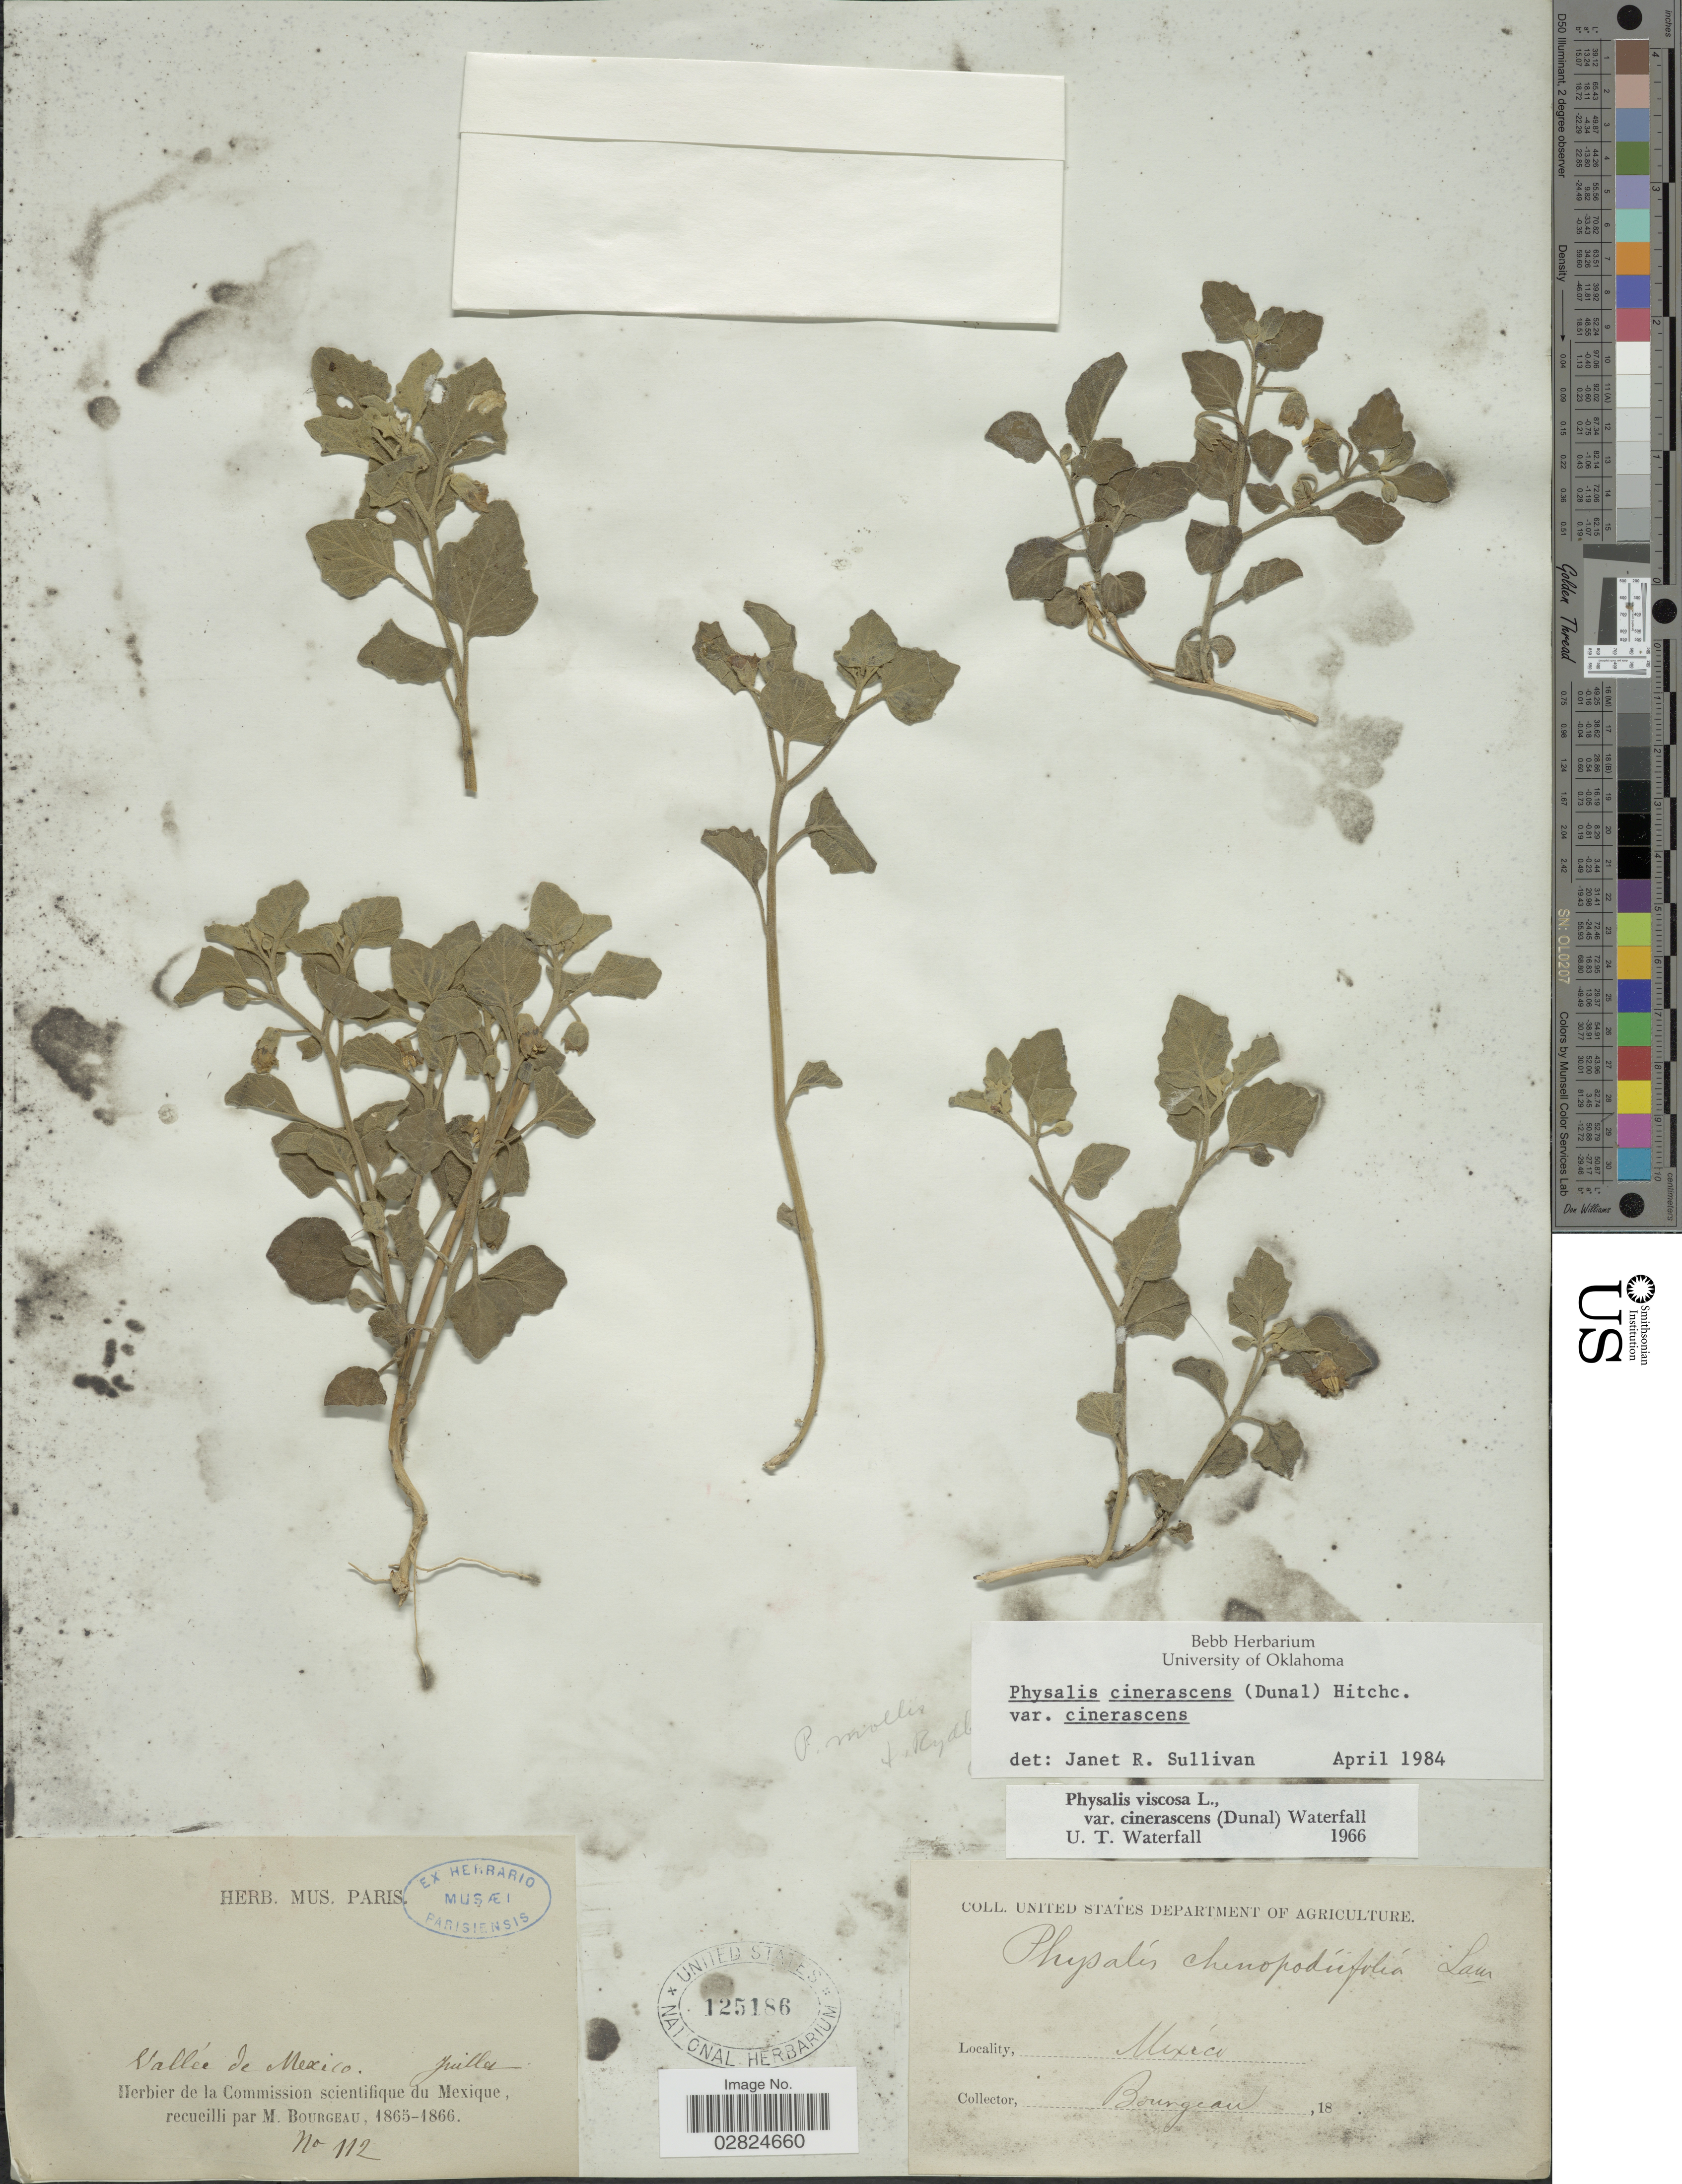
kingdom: Plantae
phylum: Tracheophyta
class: Magnoliopsida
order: Solanales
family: Solanaceae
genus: Physalis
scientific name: Physalis cinerascens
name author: (Dunal) Hitchc.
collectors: M. Bourgeau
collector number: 112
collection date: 1865-07/1866-07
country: Mexico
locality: Vallée de Mexico.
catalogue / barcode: US 125186